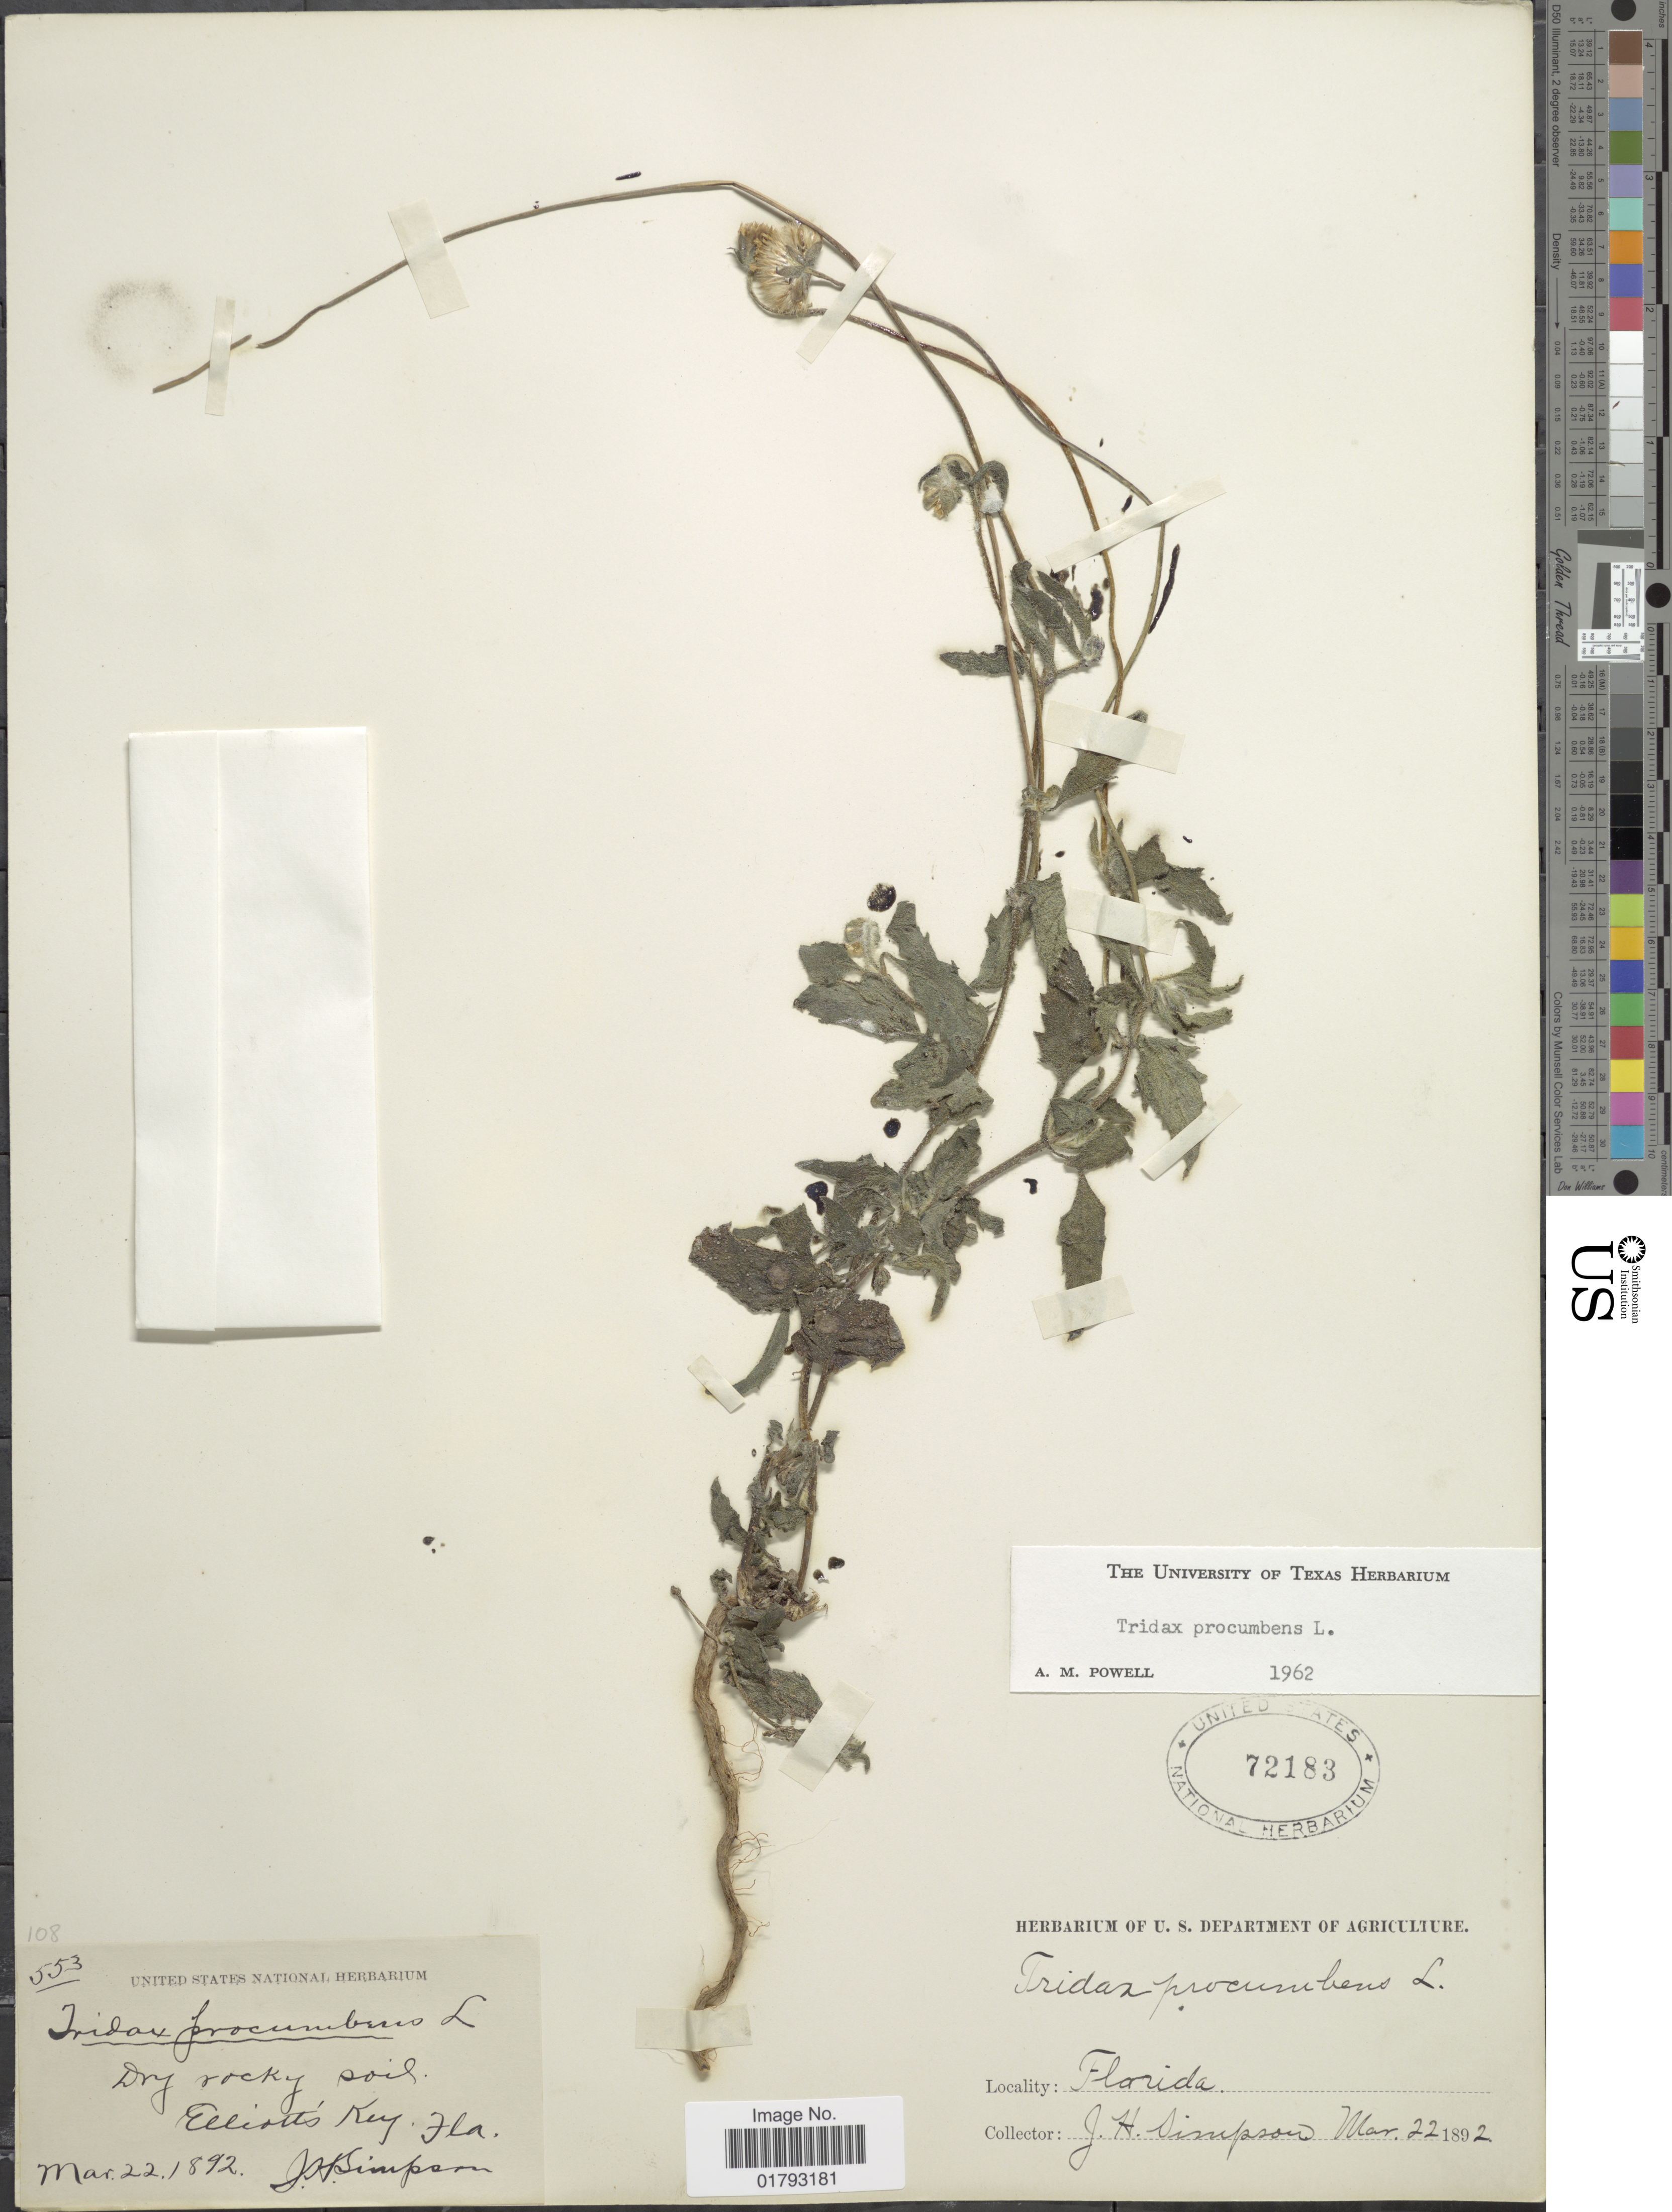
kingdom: Plantae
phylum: Tracheophyta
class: Magnoliopsida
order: Asterales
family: Asteraceae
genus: Tridax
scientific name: Tridax procumbens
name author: L.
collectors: J. H. Simpson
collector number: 553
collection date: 1892-03-22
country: United States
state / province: Florida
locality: Elliott's Key.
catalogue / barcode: US 72183